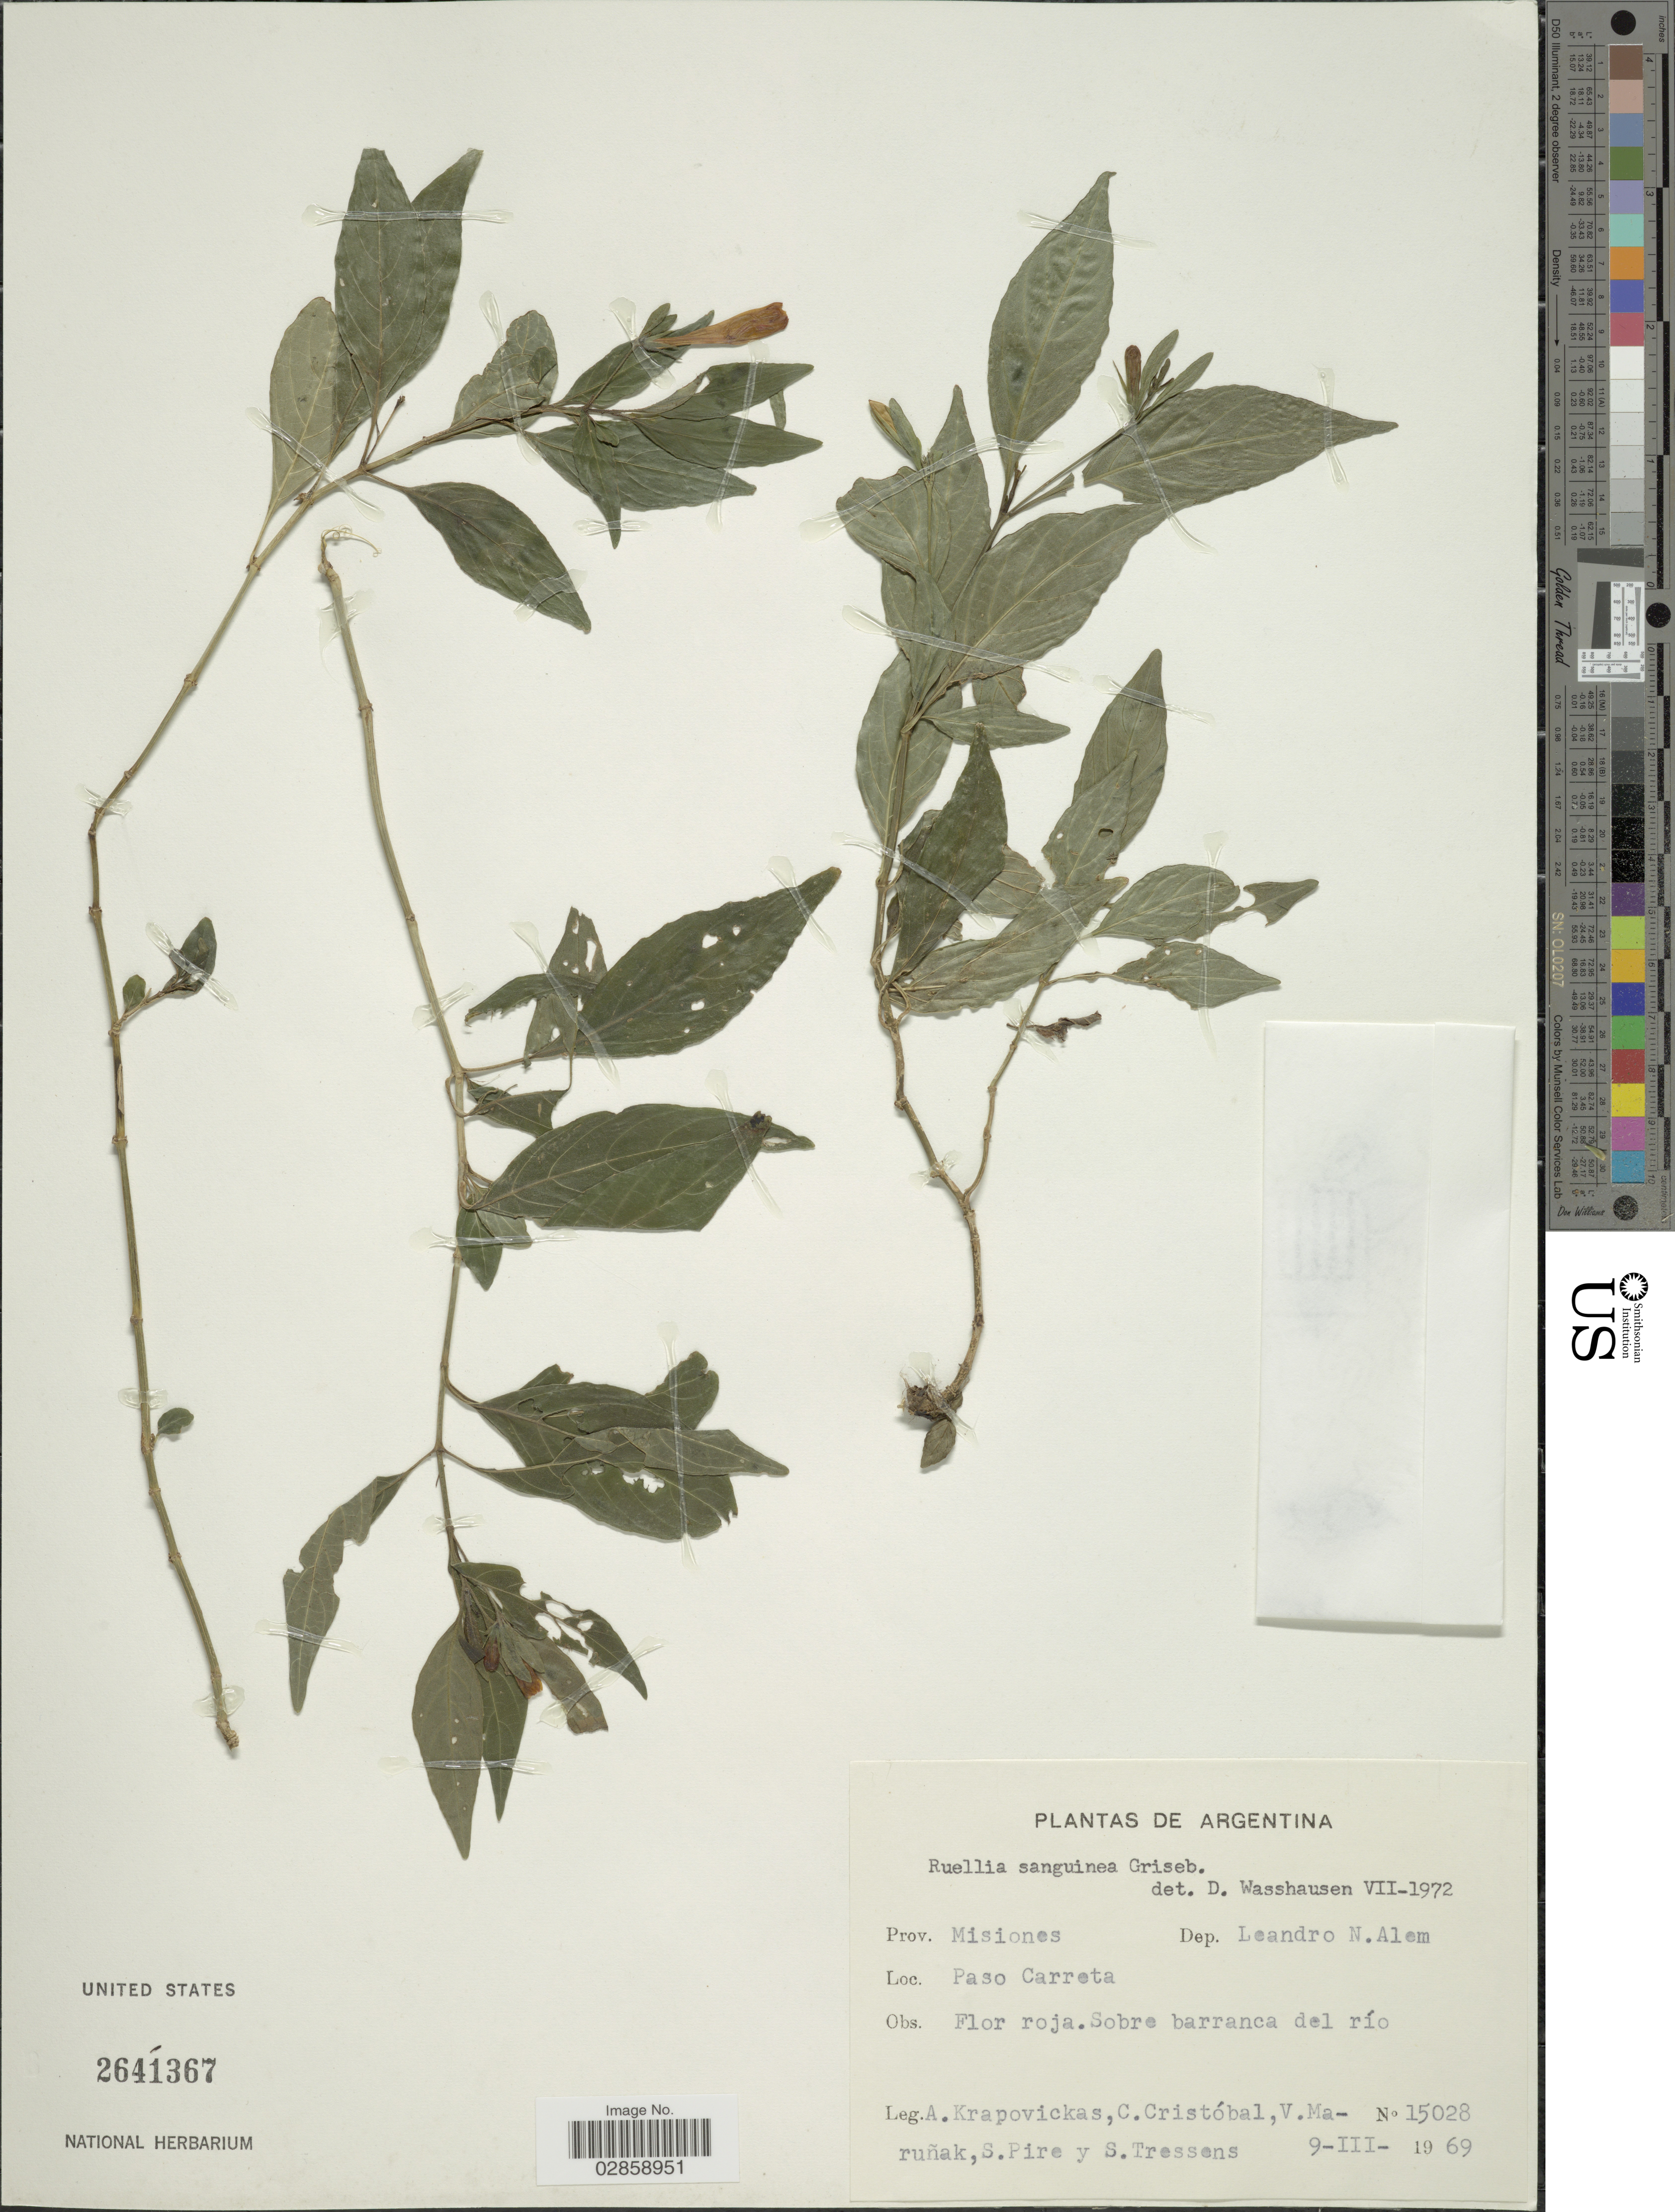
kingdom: Plantae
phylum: Tracheophyta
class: Magnoliopsida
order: Lamiales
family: Acanthaceae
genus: Ruellia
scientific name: Ruellia angustiflora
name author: (Nees) Lindau ex Rambo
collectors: A. Krapovickas, C. Cristóbal, V. Maruñak, S. Pire & S. Tressens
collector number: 15028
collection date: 1969-03-09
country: Argentina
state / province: Misiones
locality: Dep. Leandro N. Alem. Paso Carreta.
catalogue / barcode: US 2641367